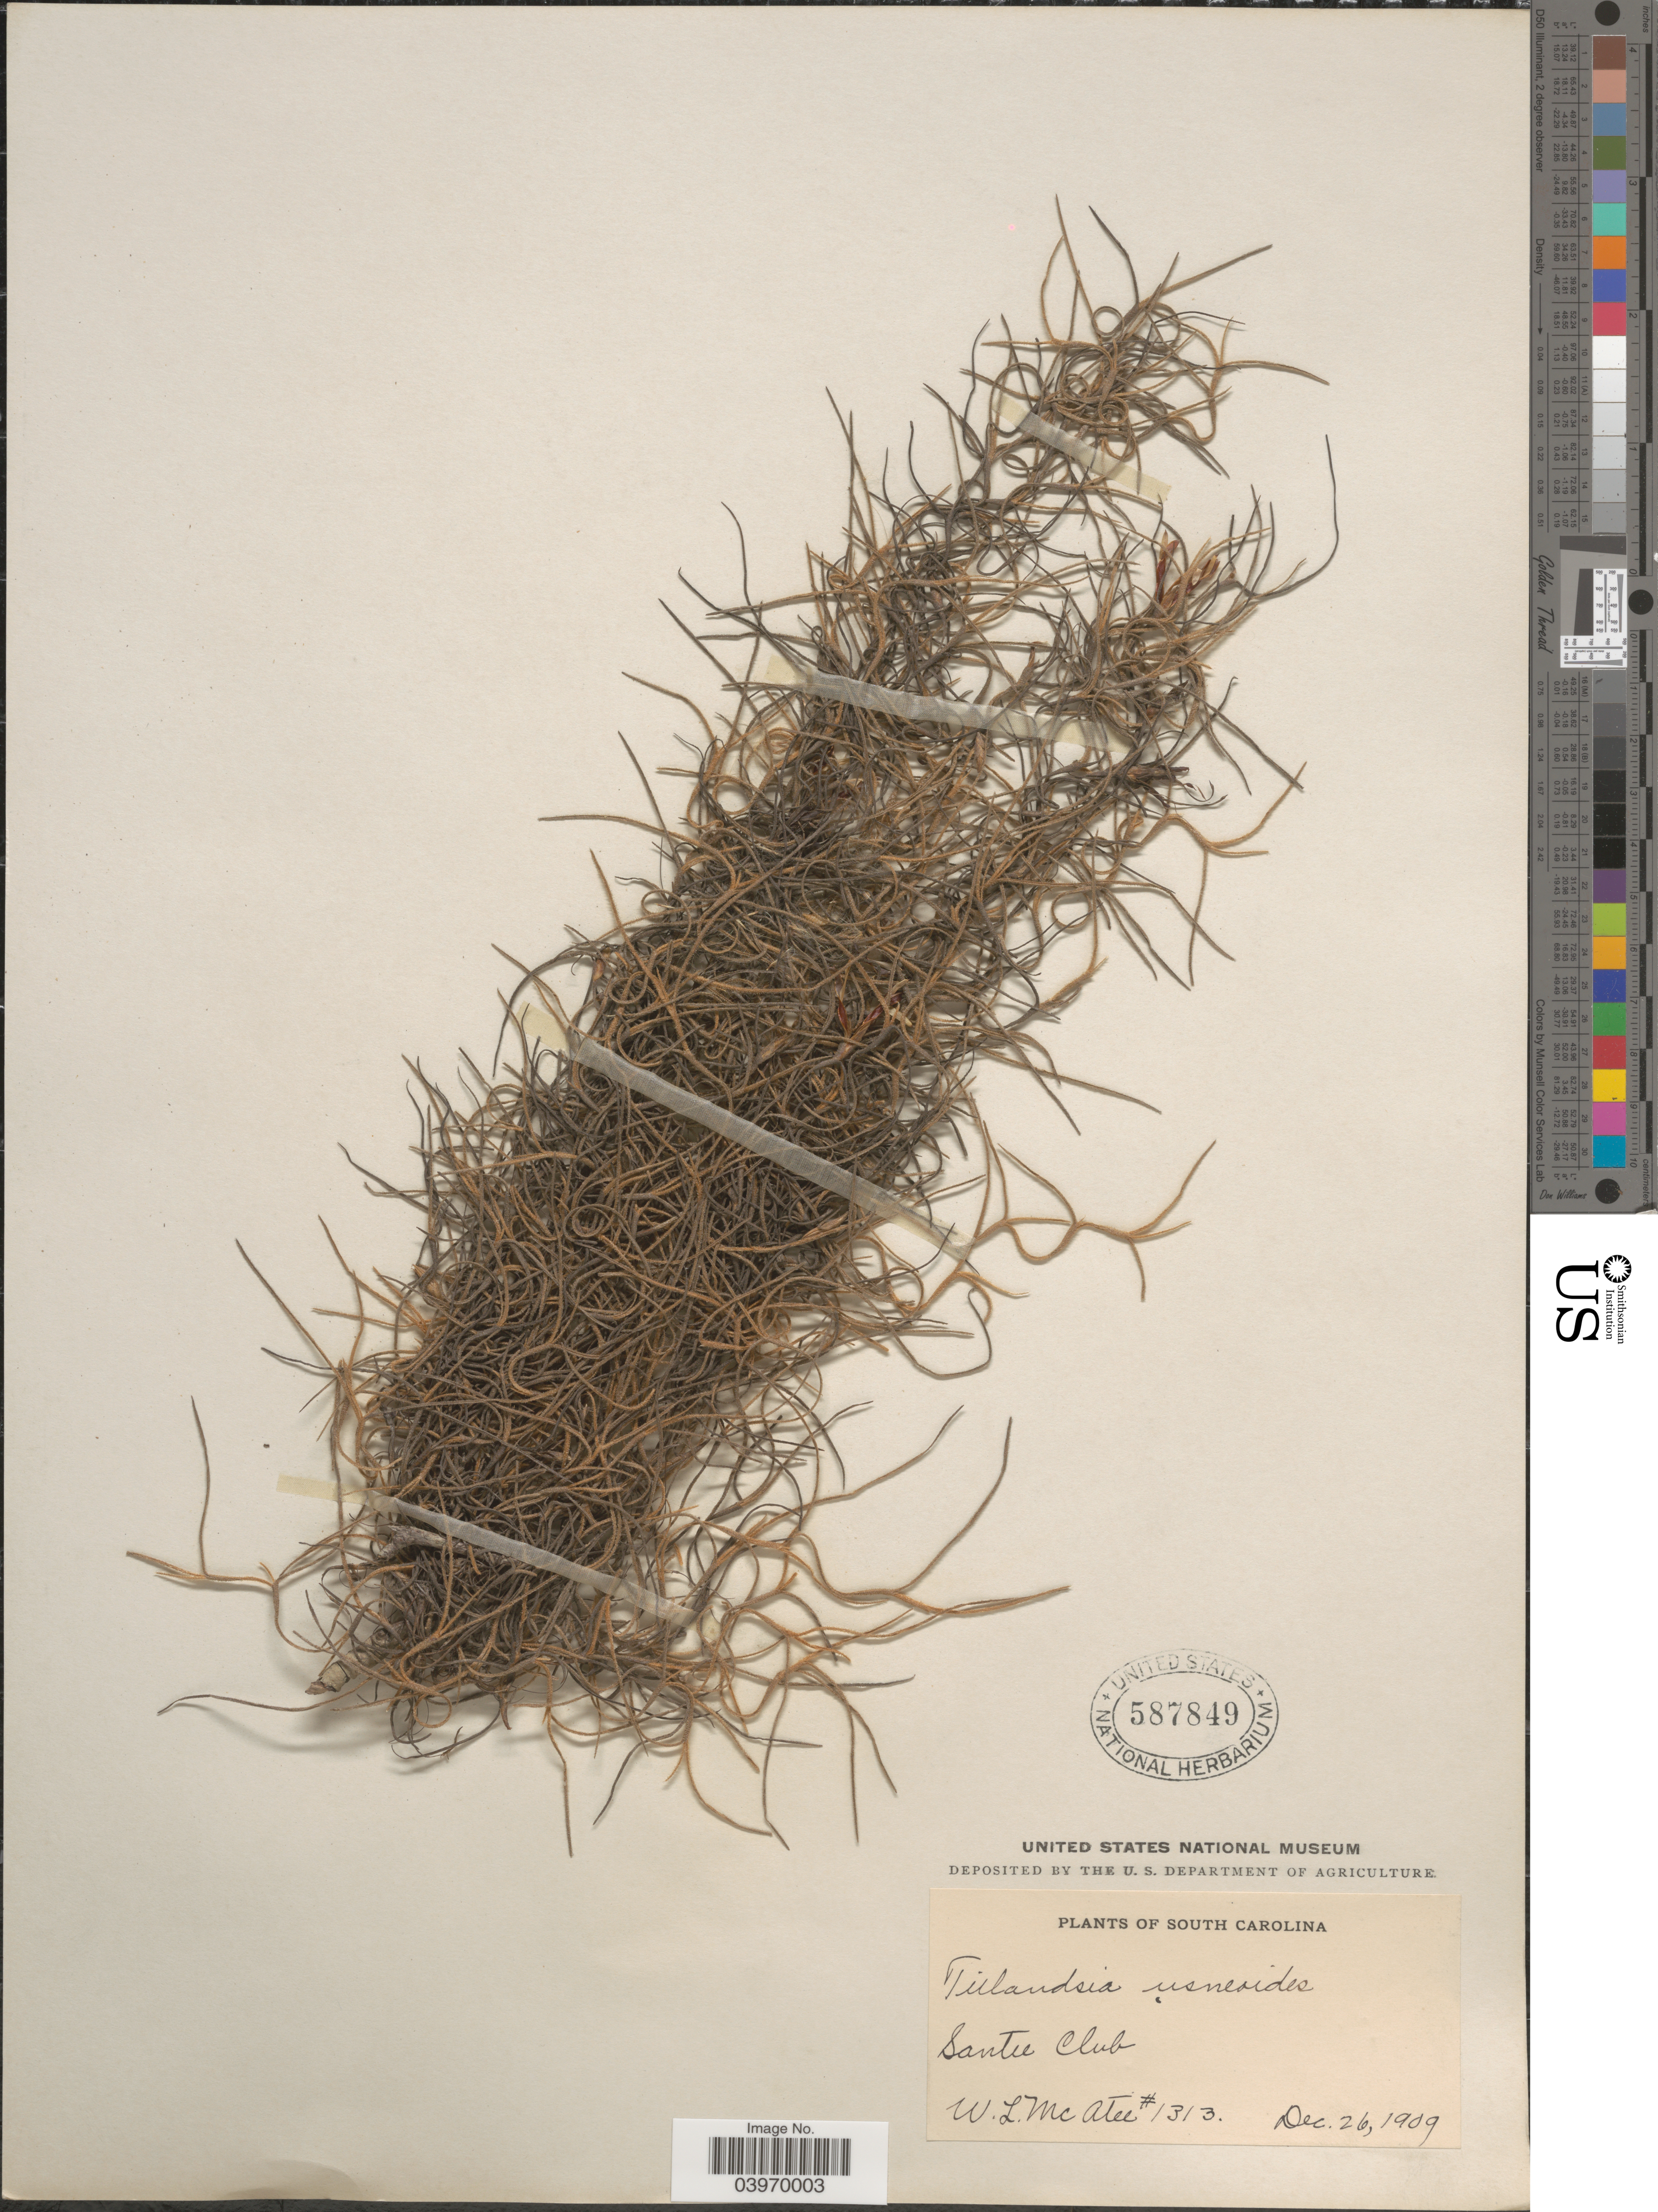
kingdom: Plantae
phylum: Tracheophyta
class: Liliopsida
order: Poales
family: Bromeliaceae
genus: Tillandsia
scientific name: Tillandsia usneoides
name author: (L.) L.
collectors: W. McAtee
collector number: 1313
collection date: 1909-12-26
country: United States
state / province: South Carolina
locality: Santee Club.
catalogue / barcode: US 587849